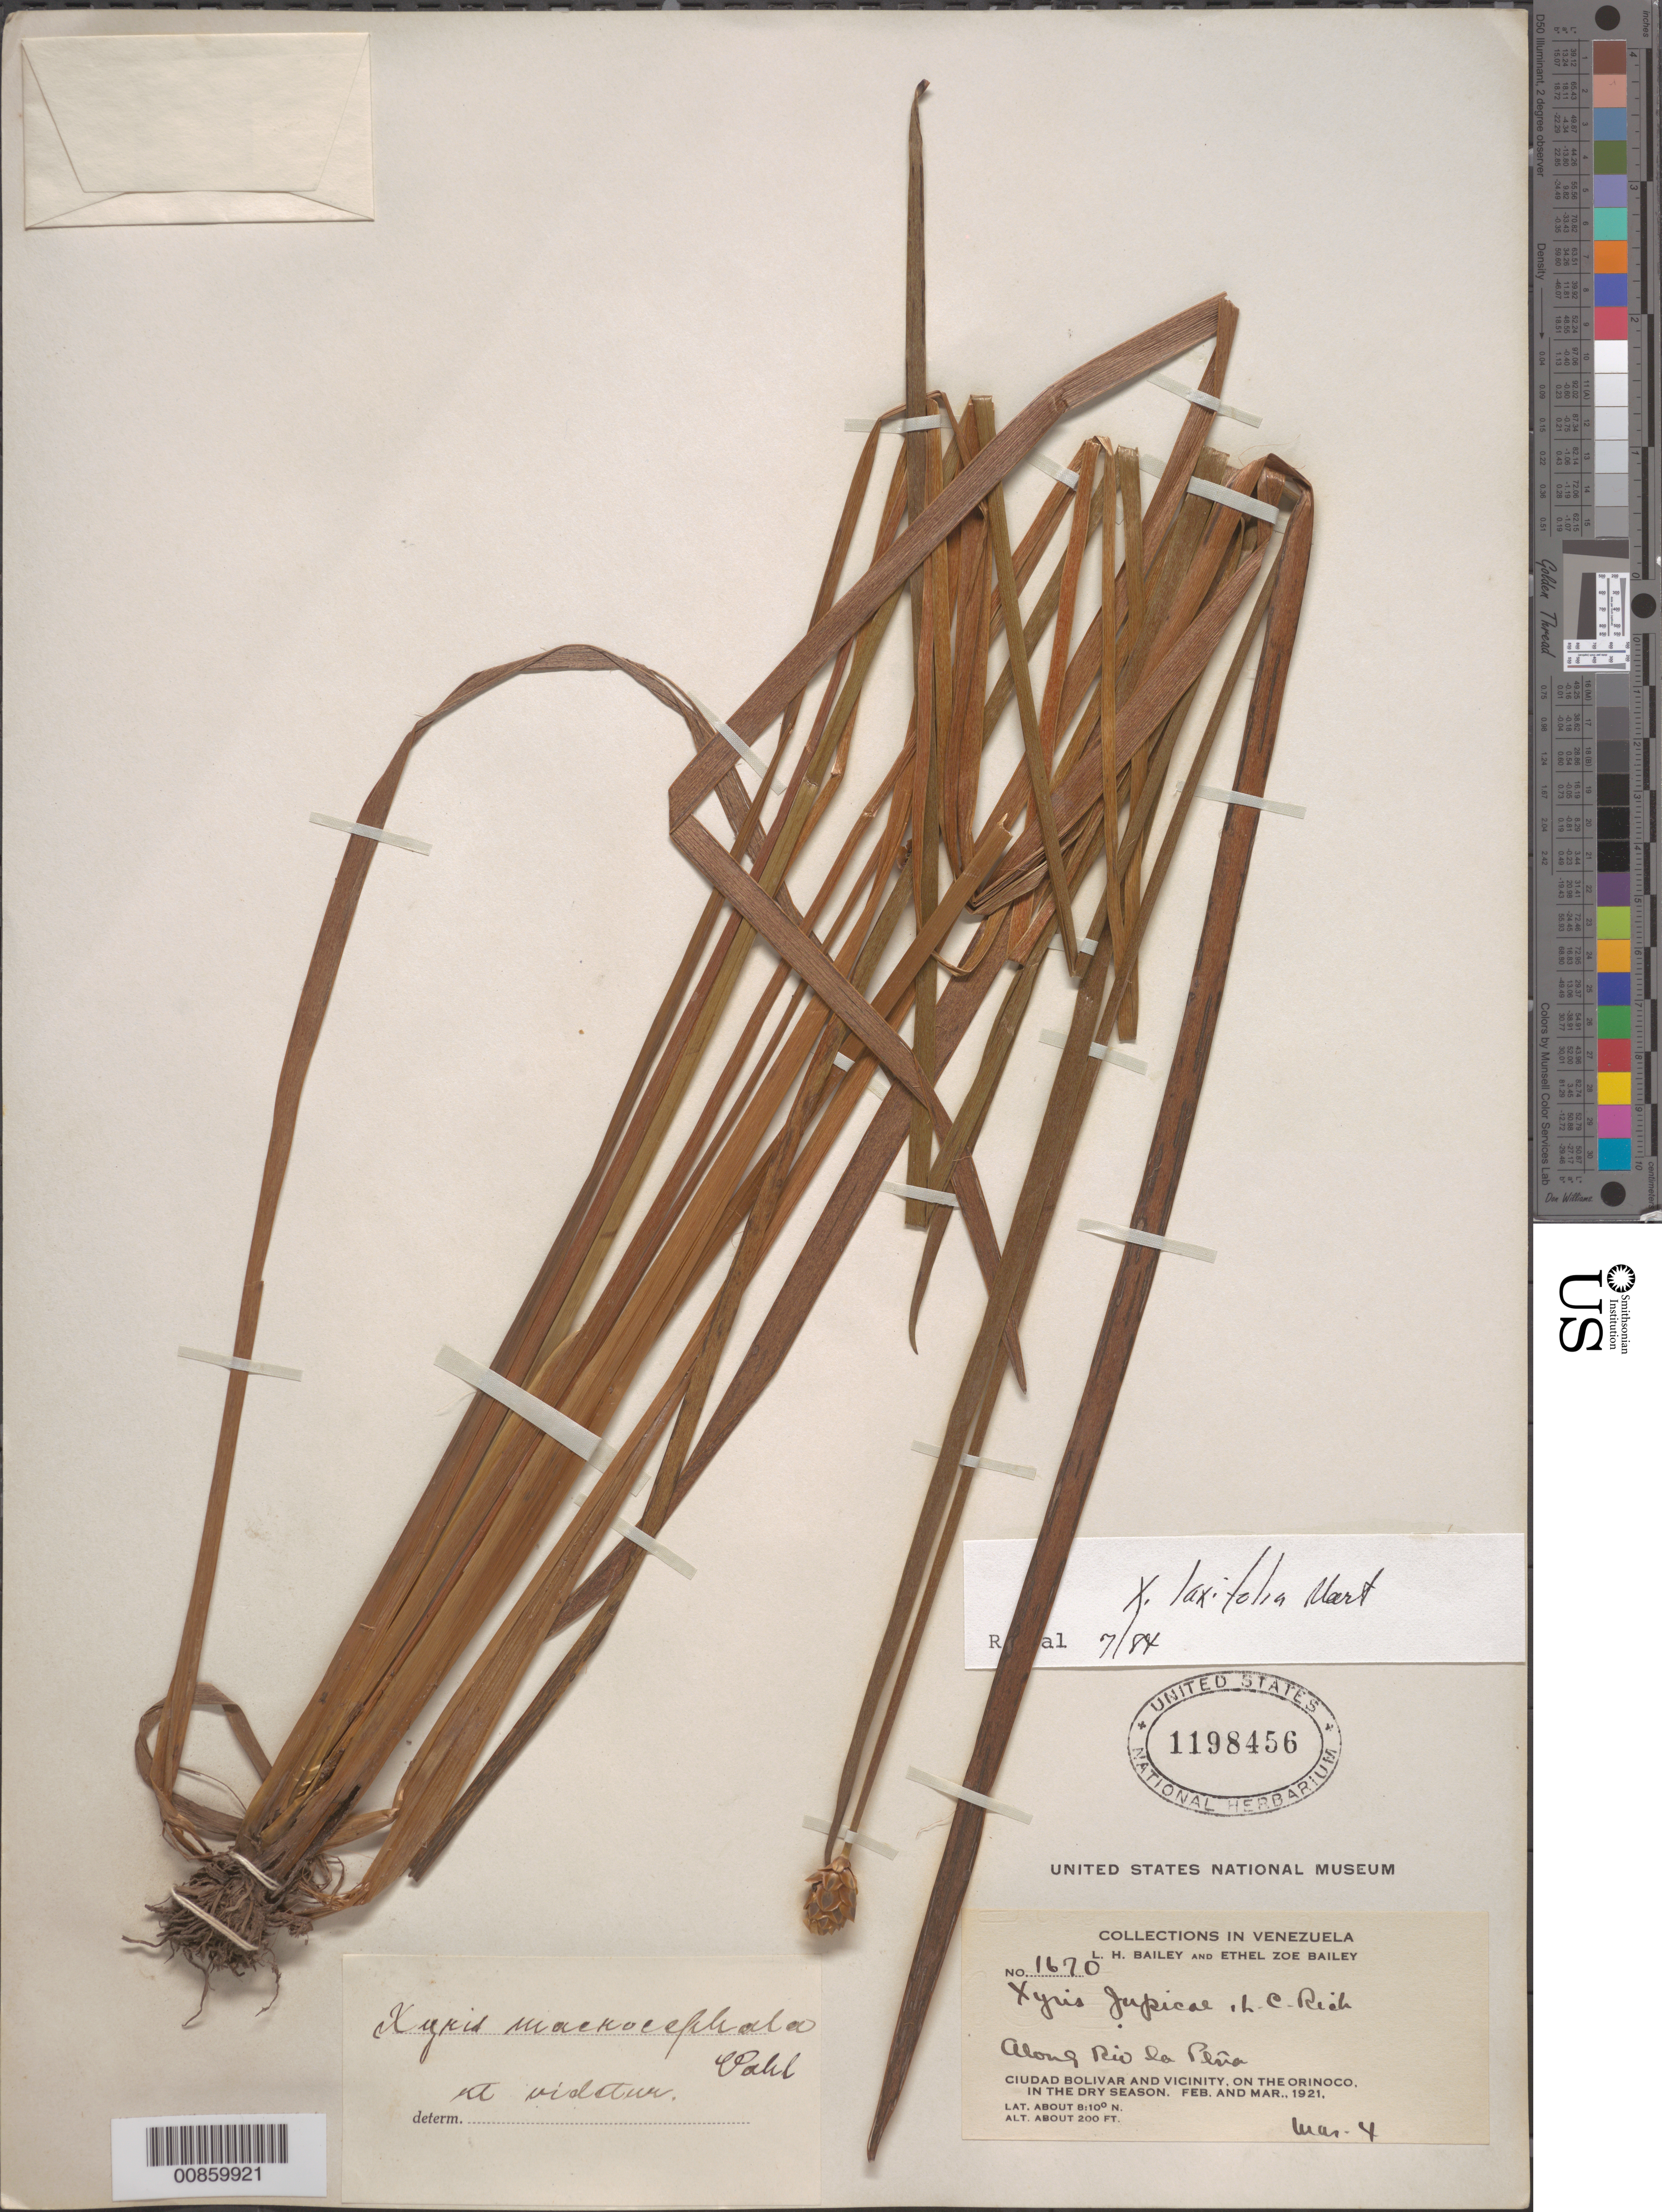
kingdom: Plantae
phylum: Tracheophyta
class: Liliopsida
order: Poales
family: Xyridaceae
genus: Xyris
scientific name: Xyris laxifolia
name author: Mart.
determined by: Kral, Robert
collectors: L. H. Bailey & E. Z. Bailey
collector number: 1670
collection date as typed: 4-Mar-21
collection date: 1921-03-04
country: Venezuela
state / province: Bolívar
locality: Ciudad Bolívar and vicinity; Orinoco R., Río la Peña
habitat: Along river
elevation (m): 61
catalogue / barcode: US 1198456